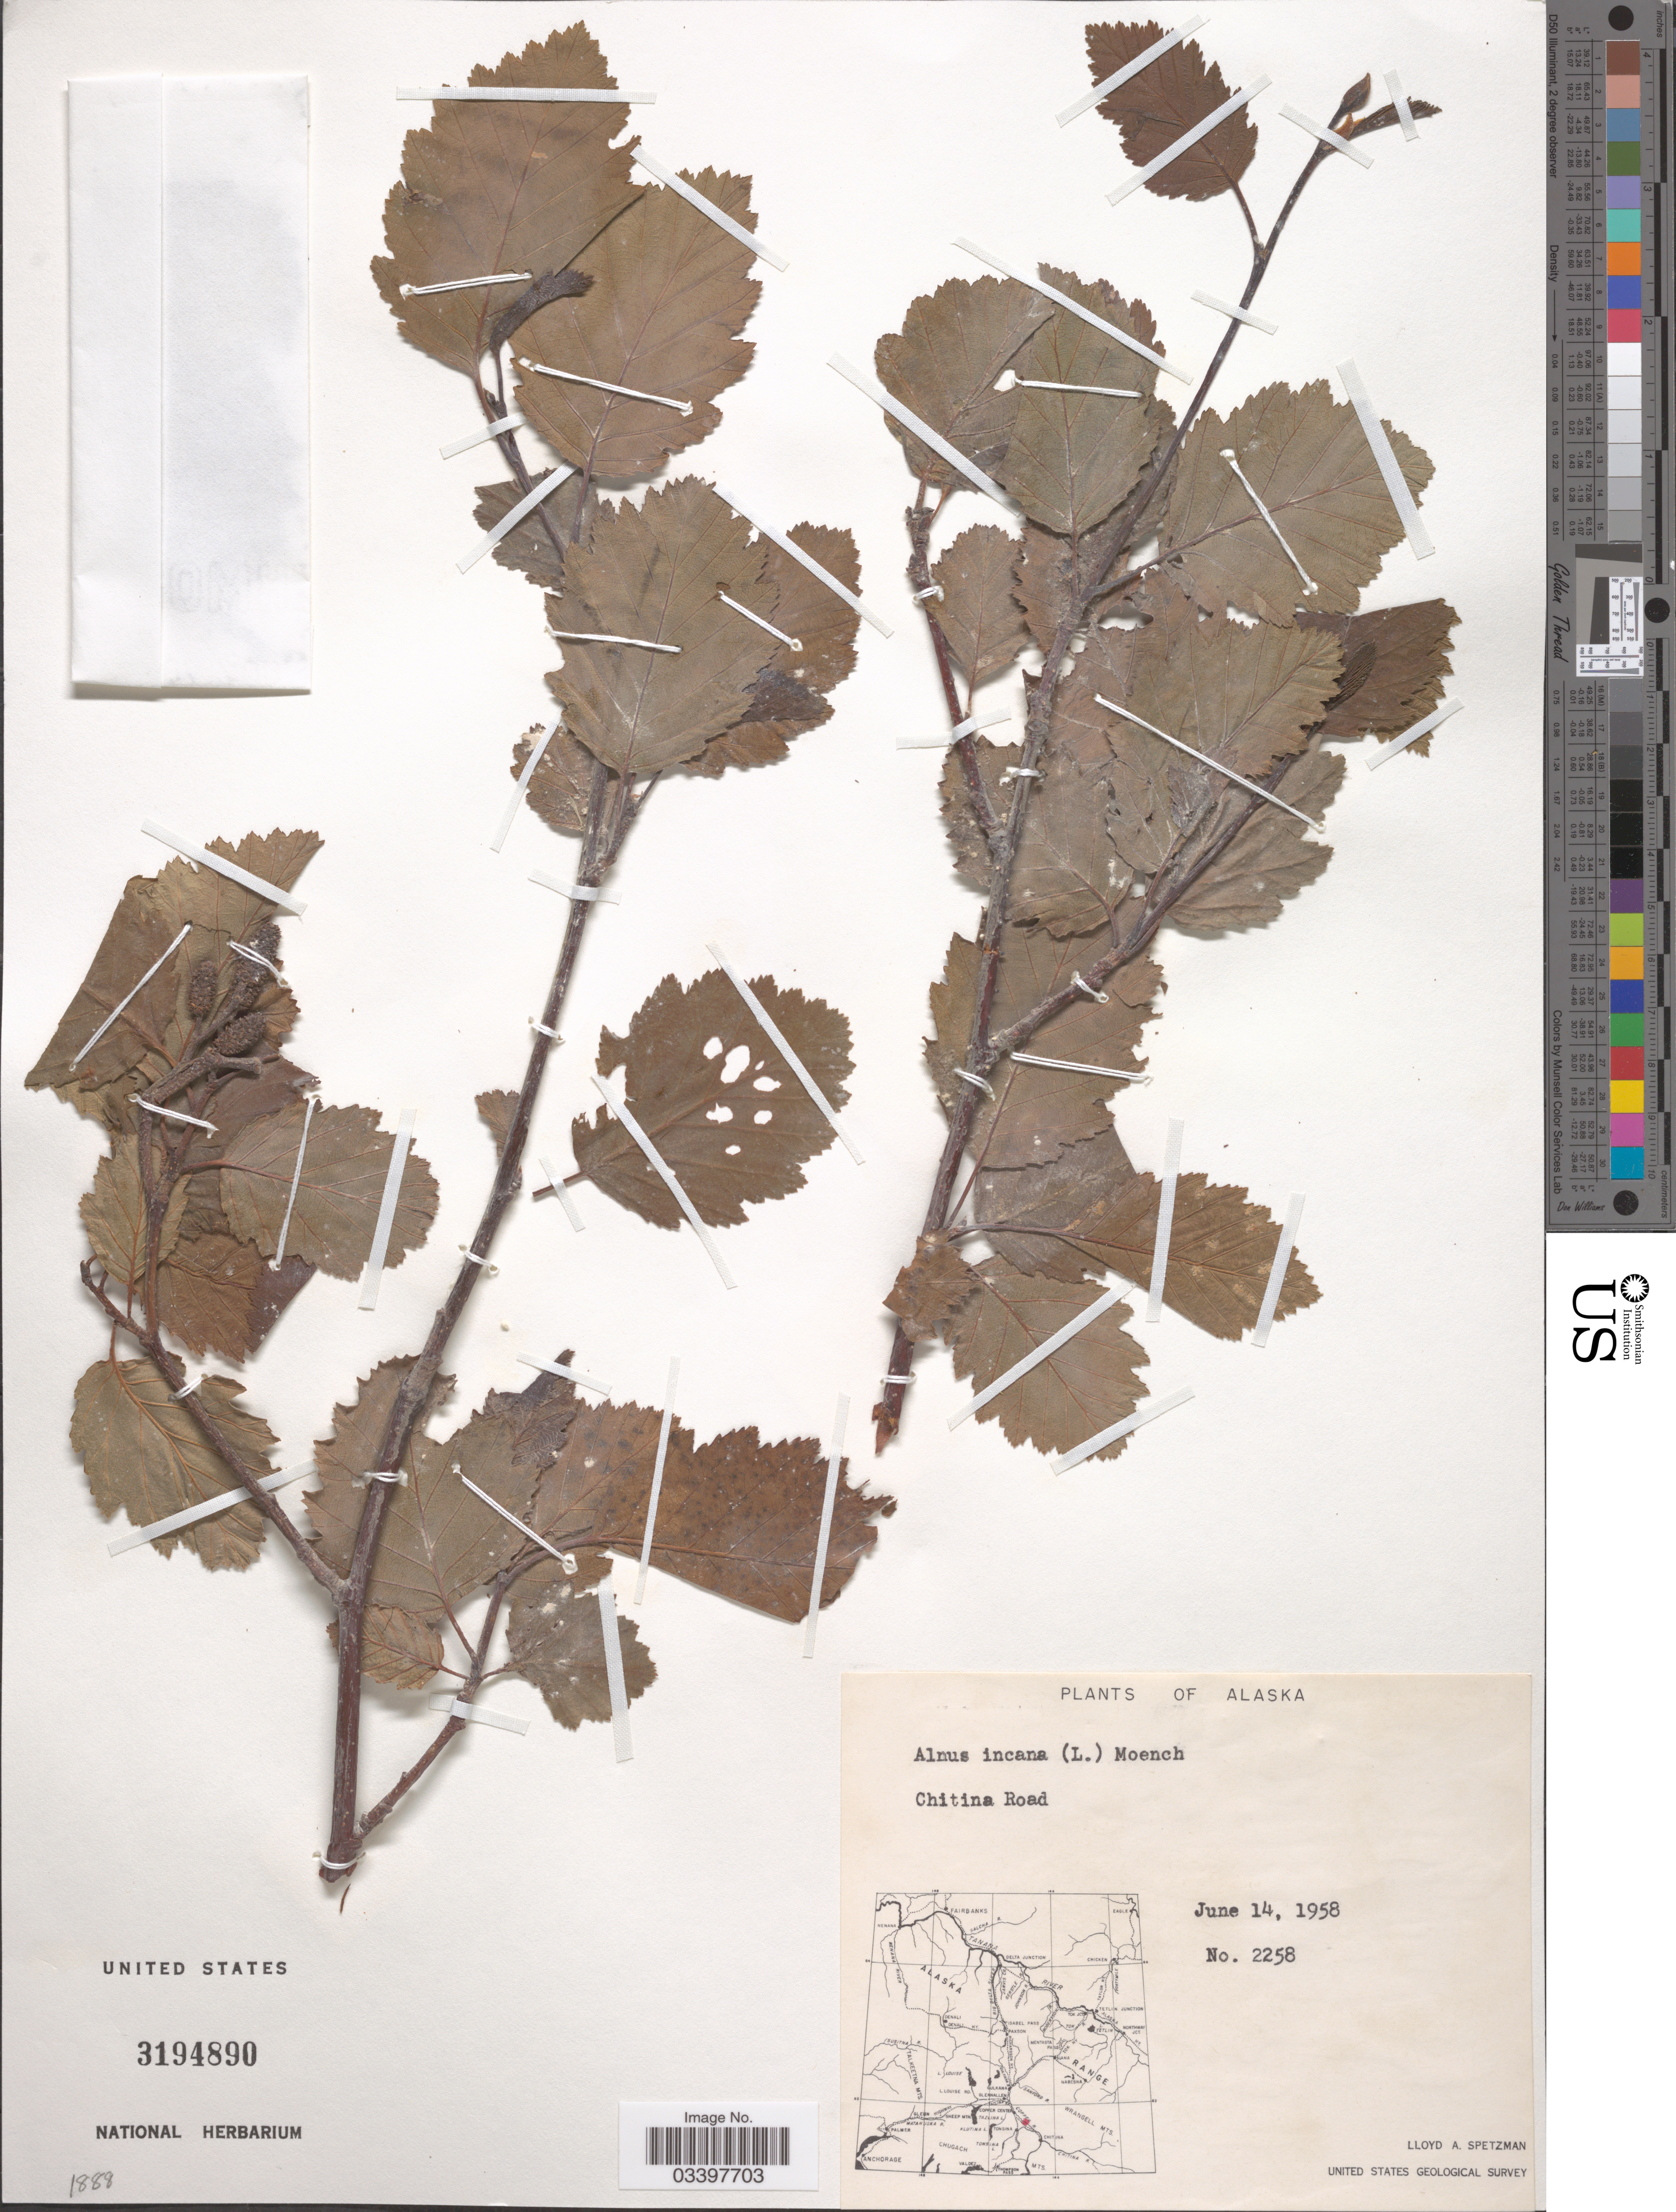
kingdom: Plantae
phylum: Tracheophyta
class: Magnoliopsida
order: Fagales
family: Betulaceae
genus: Alnus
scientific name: Alnus incana subsp. rugosa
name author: (Du Roi) R.T. Clausen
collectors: L. Spetzman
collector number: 2258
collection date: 1958-06-14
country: United States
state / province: Alaska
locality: Chitina Road.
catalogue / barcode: US 3194890